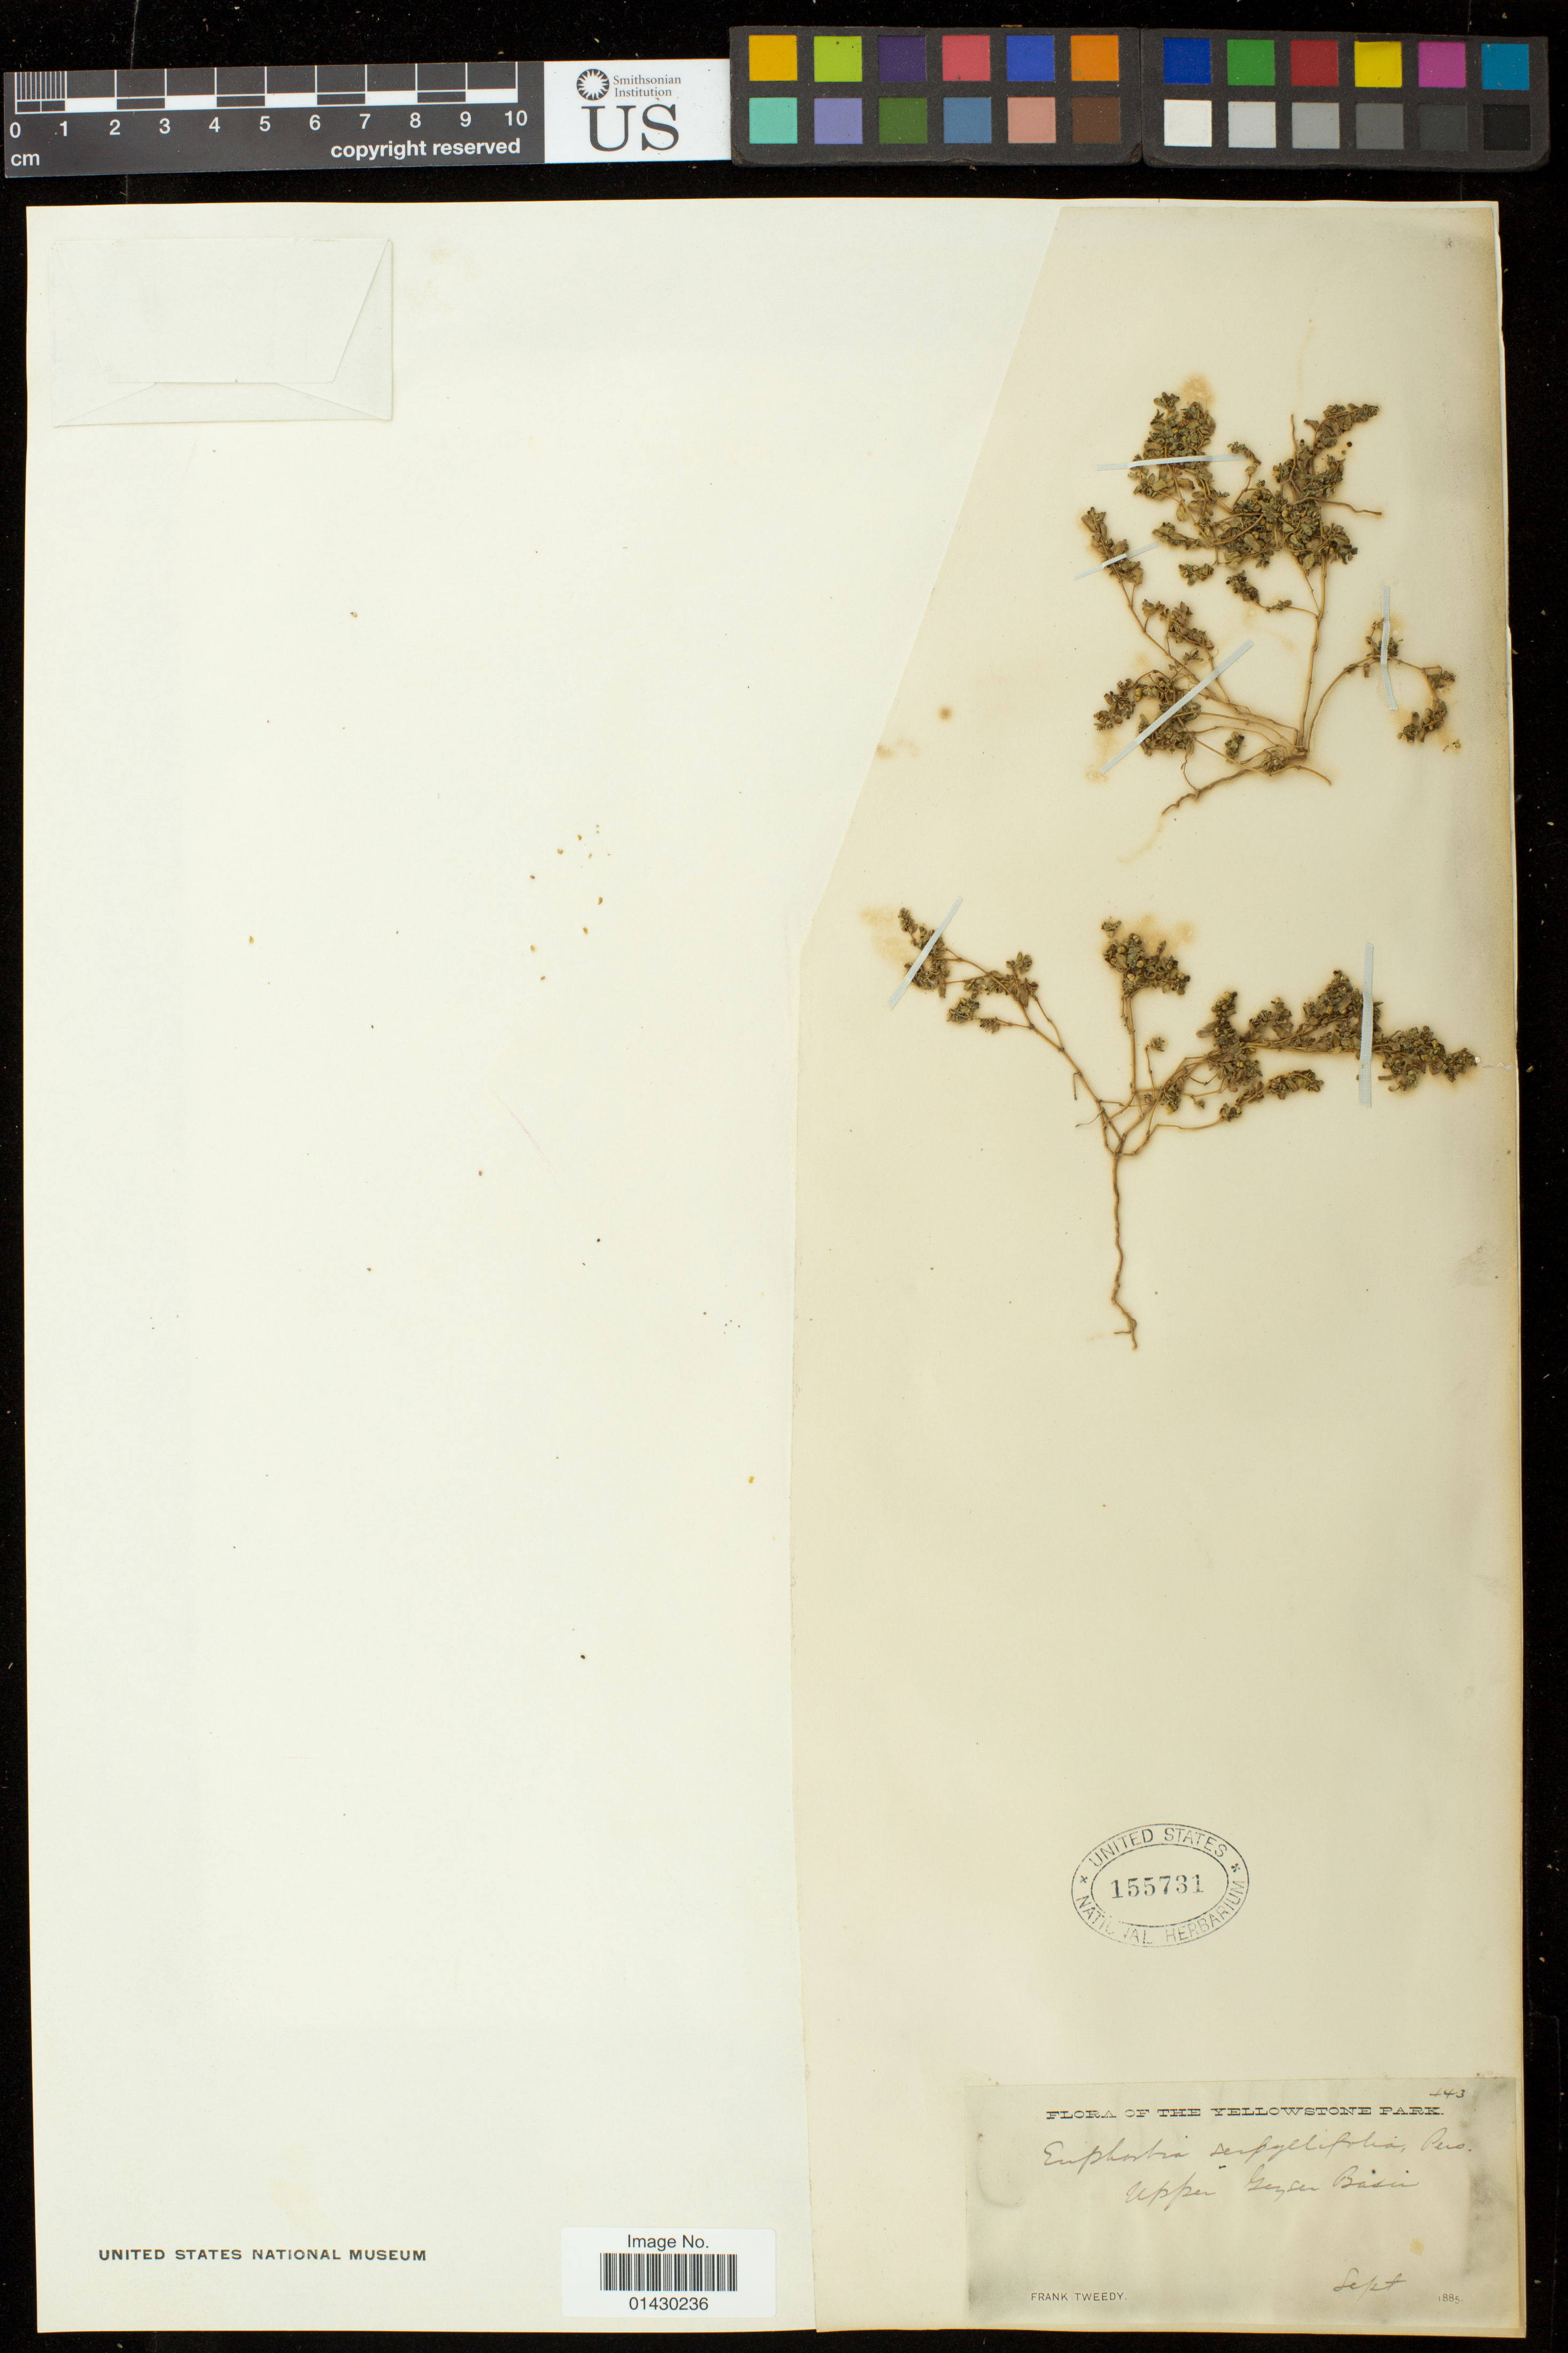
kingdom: Plantae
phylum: Tracheophyta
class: Magnoliopsida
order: Malpighiales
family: Euphorbiaceae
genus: Euphorbia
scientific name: Euphorbia serpillifolia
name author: Pers.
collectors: F. Tweedy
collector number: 443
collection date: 1885-09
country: United States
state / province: Wyoming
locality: Upper Geyser Basin; Yellowstone Park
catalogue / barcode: US 155731